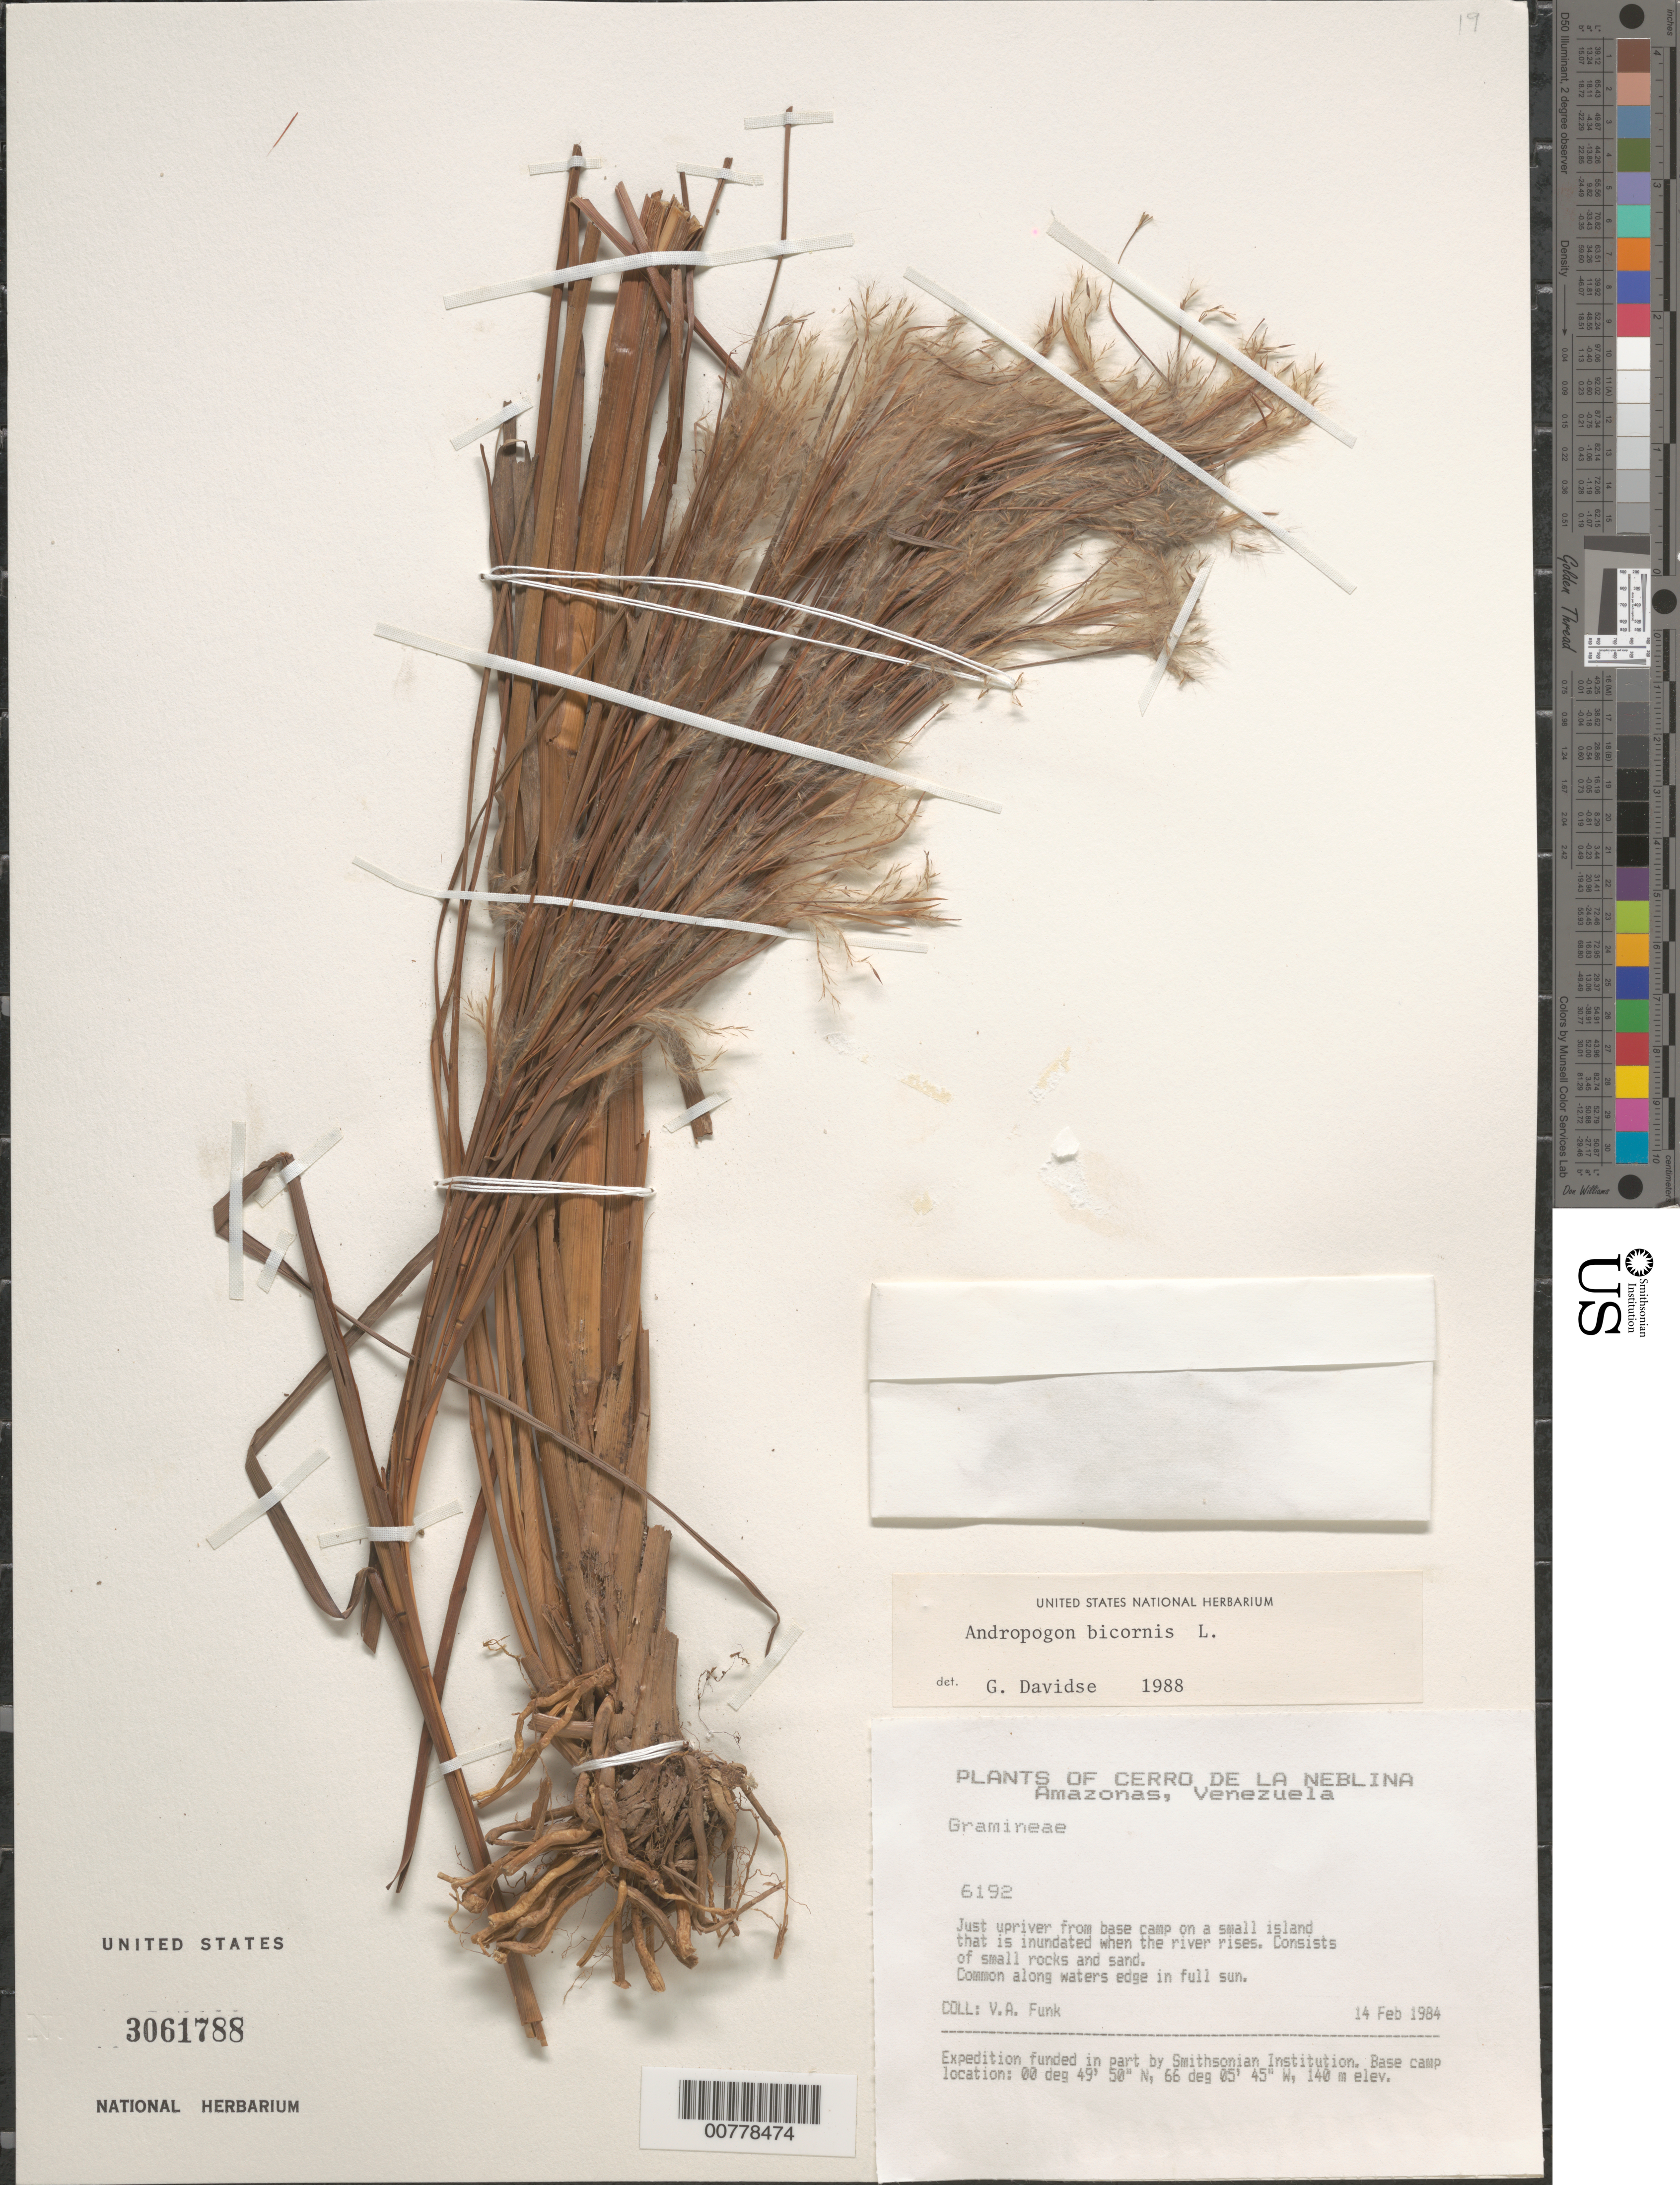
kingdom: Plantae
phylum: Tracheophyta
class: Liliopsida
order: Poales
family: Poaceae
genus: Andropogon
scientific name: Andropogon bicornis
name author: L.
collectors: V. Funk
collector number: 6192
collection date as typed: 14-Feb-84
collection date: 1984-02-14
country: Venezuela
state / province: Amazonas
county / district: Río Negro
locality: Cerro de la Neblina, upriver from base camp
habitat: Water edges in full sun. Small island that is inundated when the river rises. Consists of small rocks and sand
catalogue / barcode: US 3061788